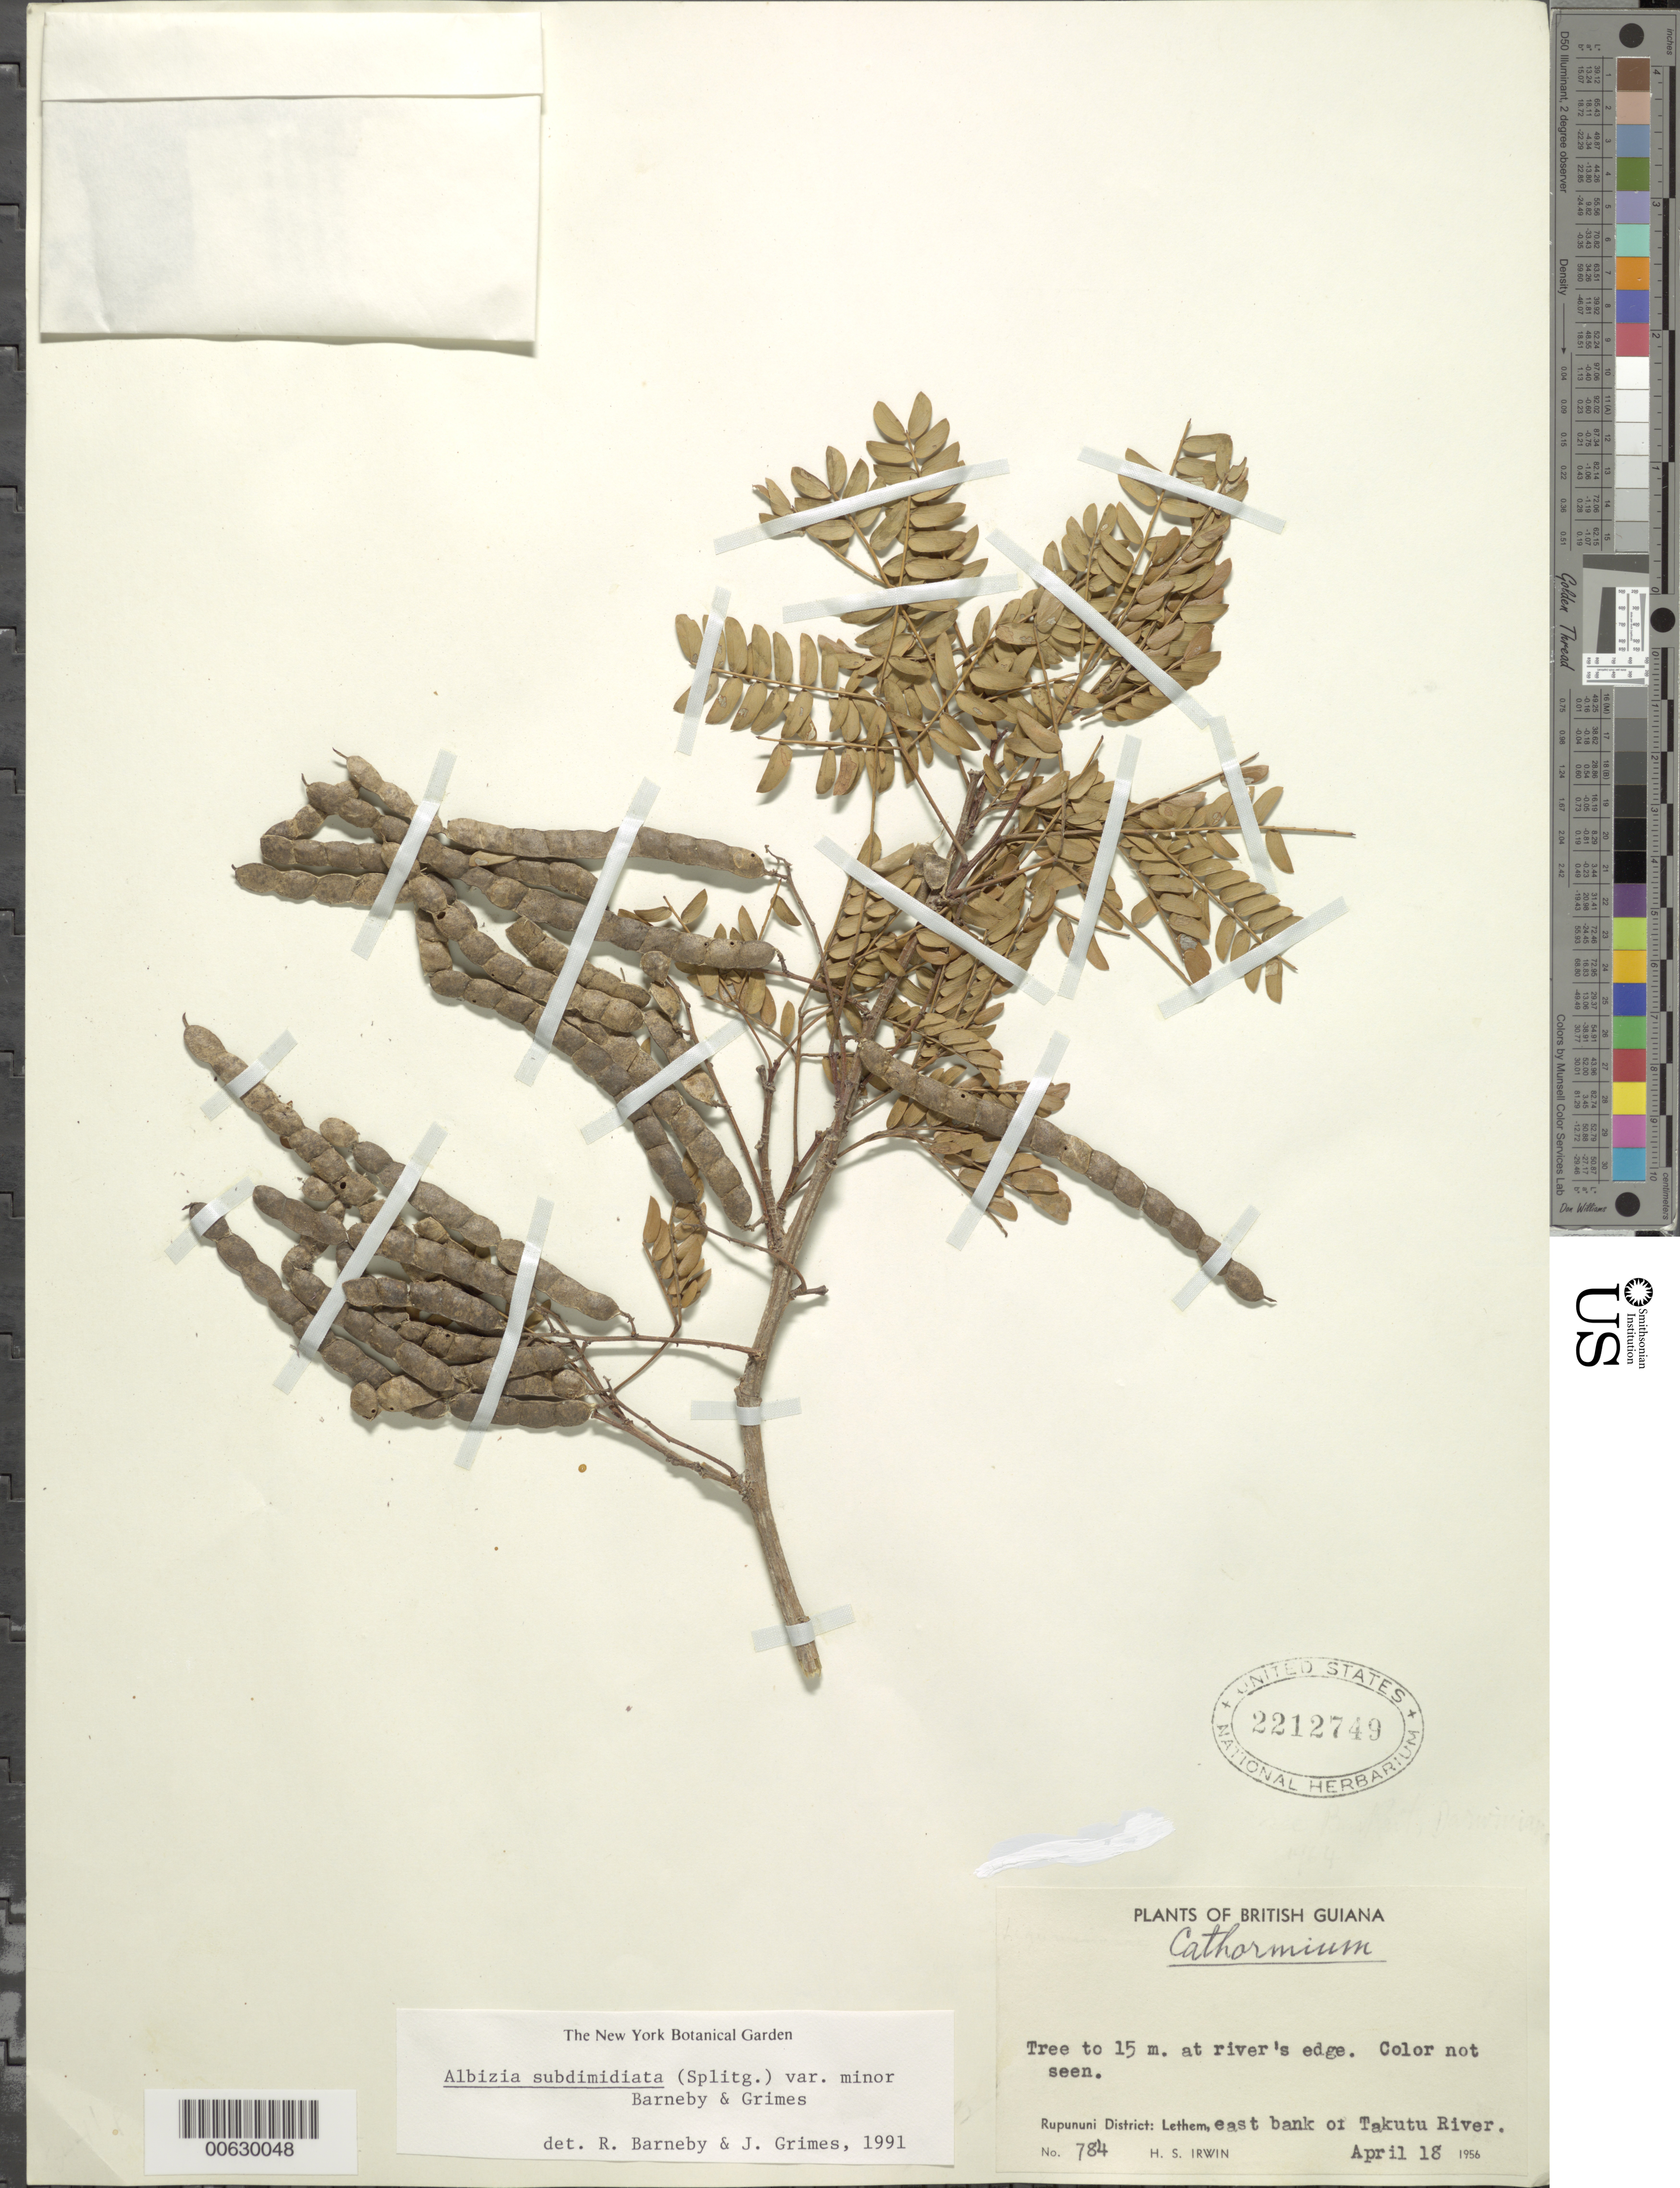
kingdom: Plantae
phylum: Tracheophyta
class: Magnoliopsida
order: Fabales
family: Fabaceae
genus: Pseudalbizzia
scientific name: Pseudalbizzia subdimidiata var. minor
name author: (Barneby & J.W. Grimes) Koenen & Duno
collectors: H. Irwin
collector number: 784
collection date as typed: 18-Apr-56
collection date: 1956-04-18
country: Guyana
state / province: U. Takutu-U. Essequibo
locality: Rupununi Dist., Lethem, near Takutu River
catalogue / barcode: US 2212749